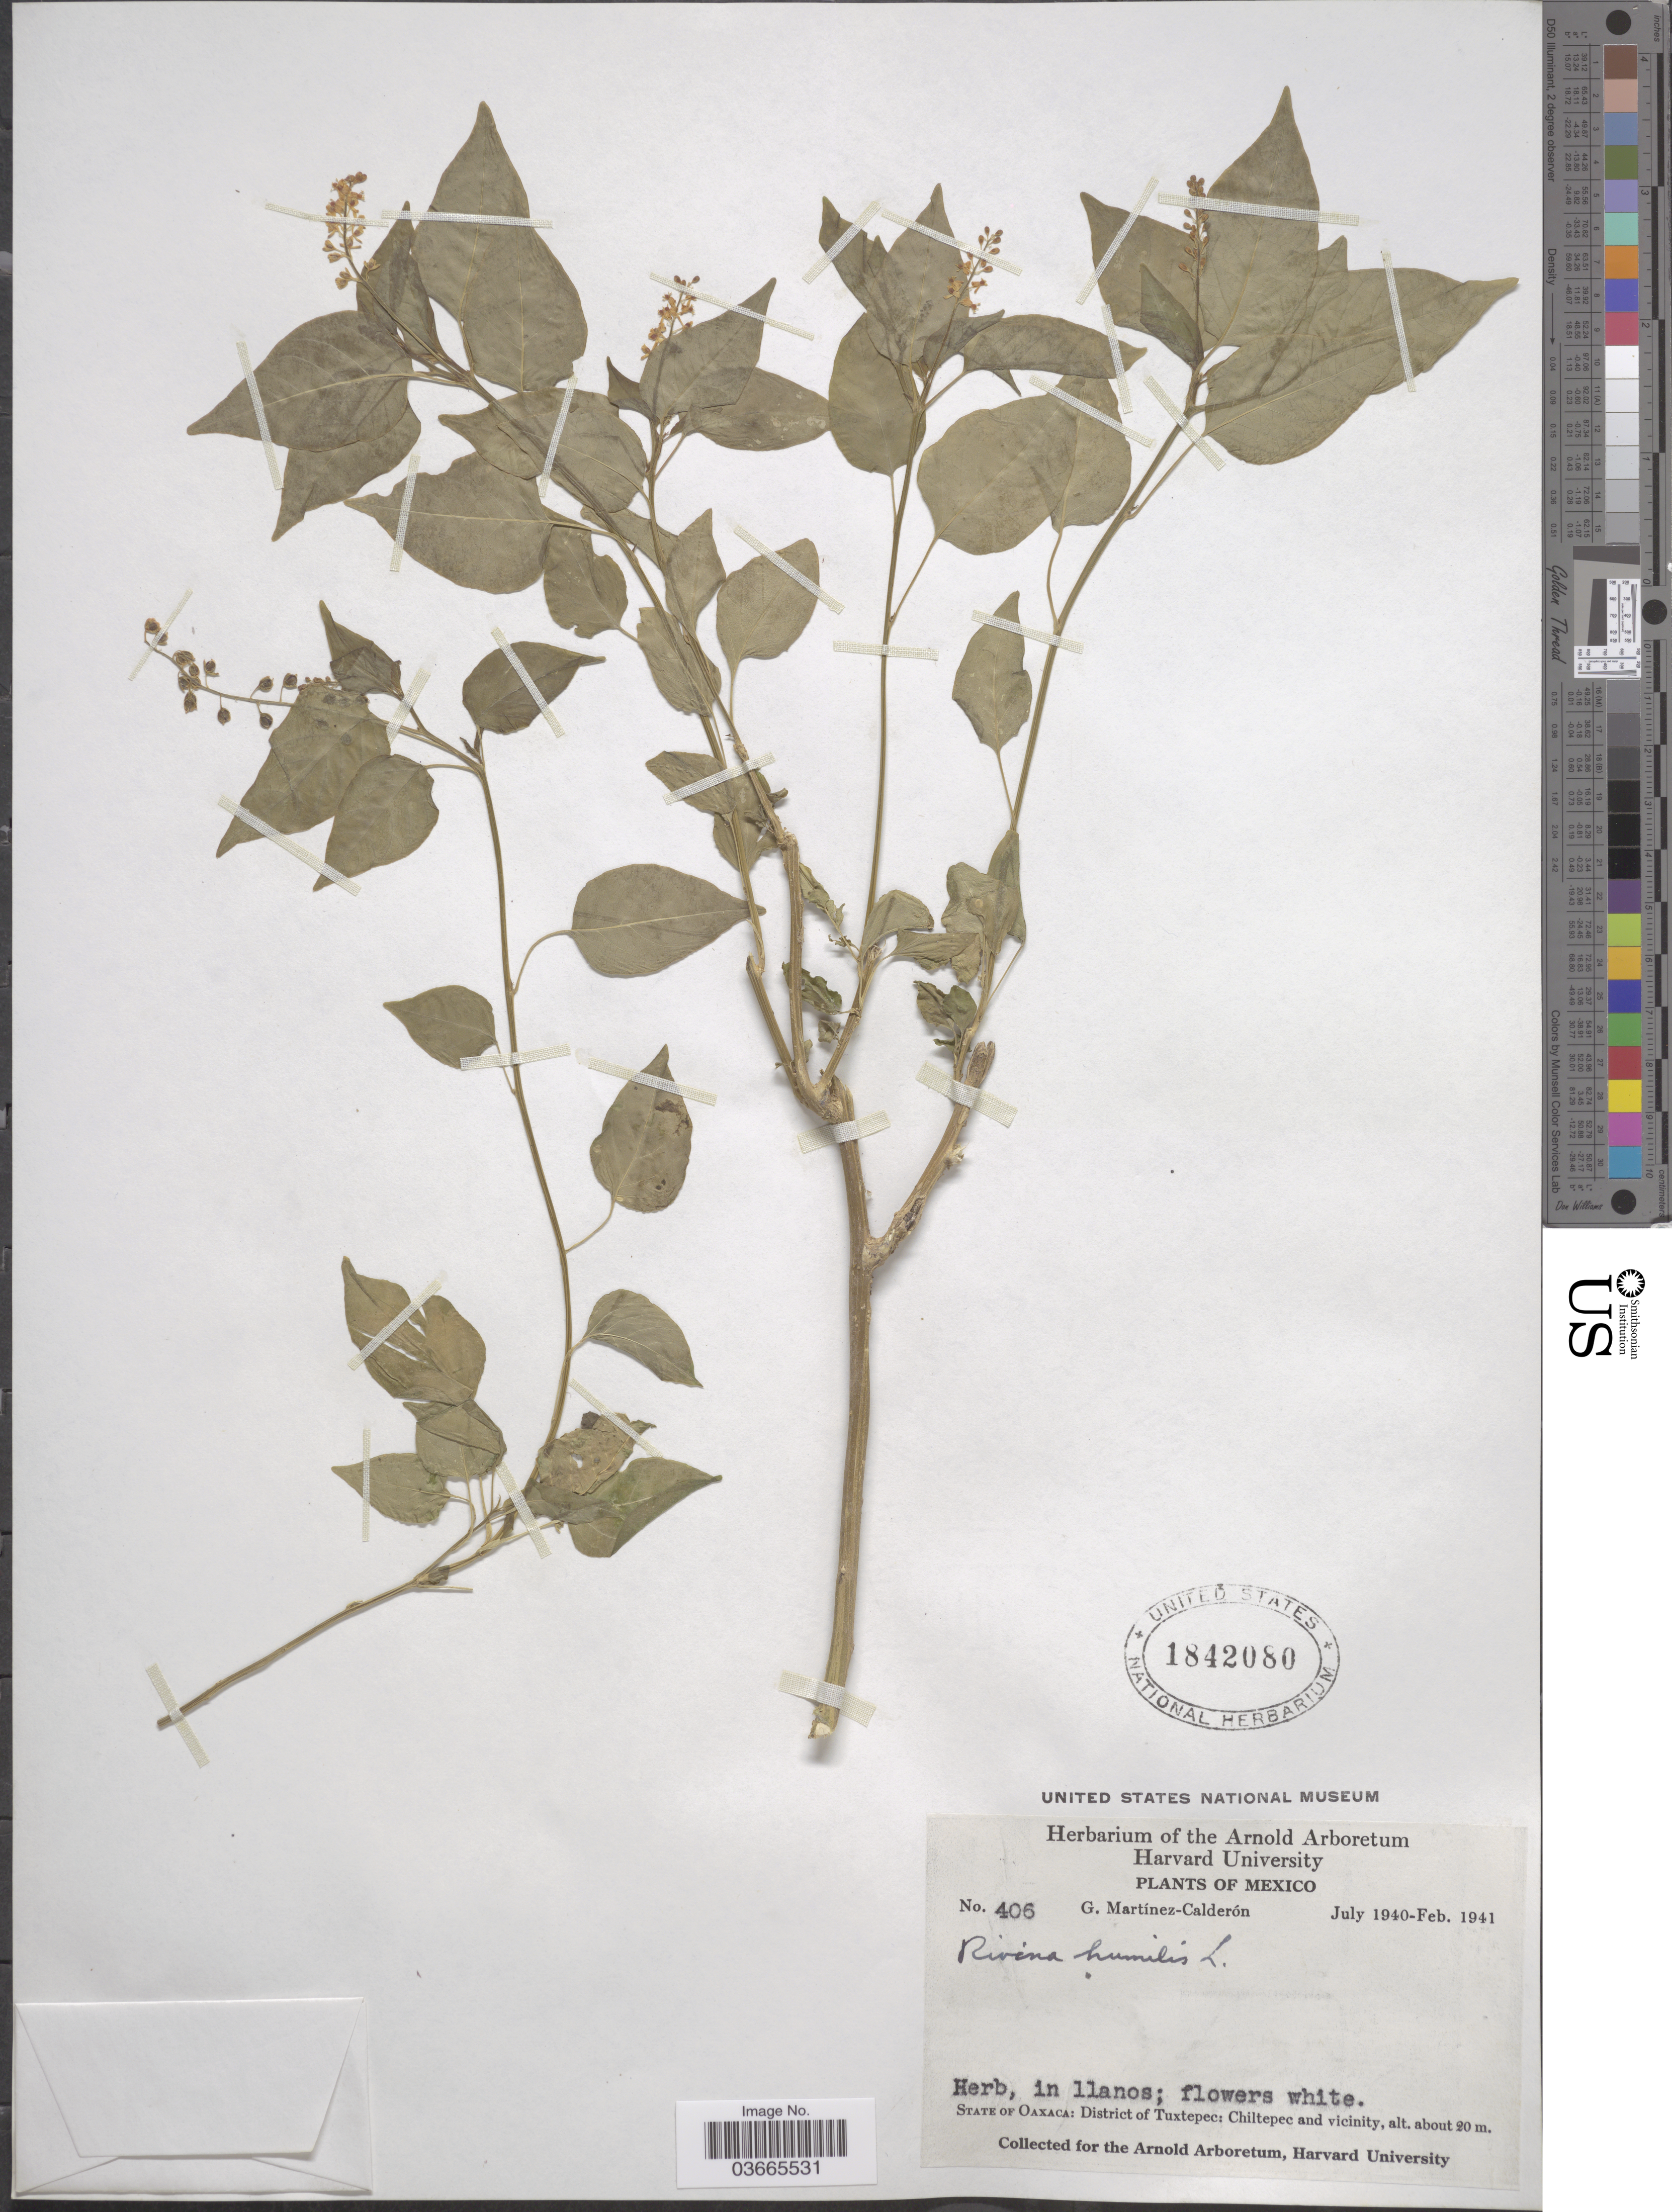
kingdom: Plantae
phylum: Tracheophyta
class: Magnoliopsida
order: Caryophyllales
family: Phytolaccaceae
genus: Rivina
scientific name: Rivina humilis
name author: L.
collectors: G. Martínez Calderón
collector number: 406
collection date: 1940-07/1941-02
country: Mexico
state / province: Oaxaca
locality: District of Tuxtepec: Chiltepec and vicinity.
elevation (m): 20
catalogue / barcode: US 1842080